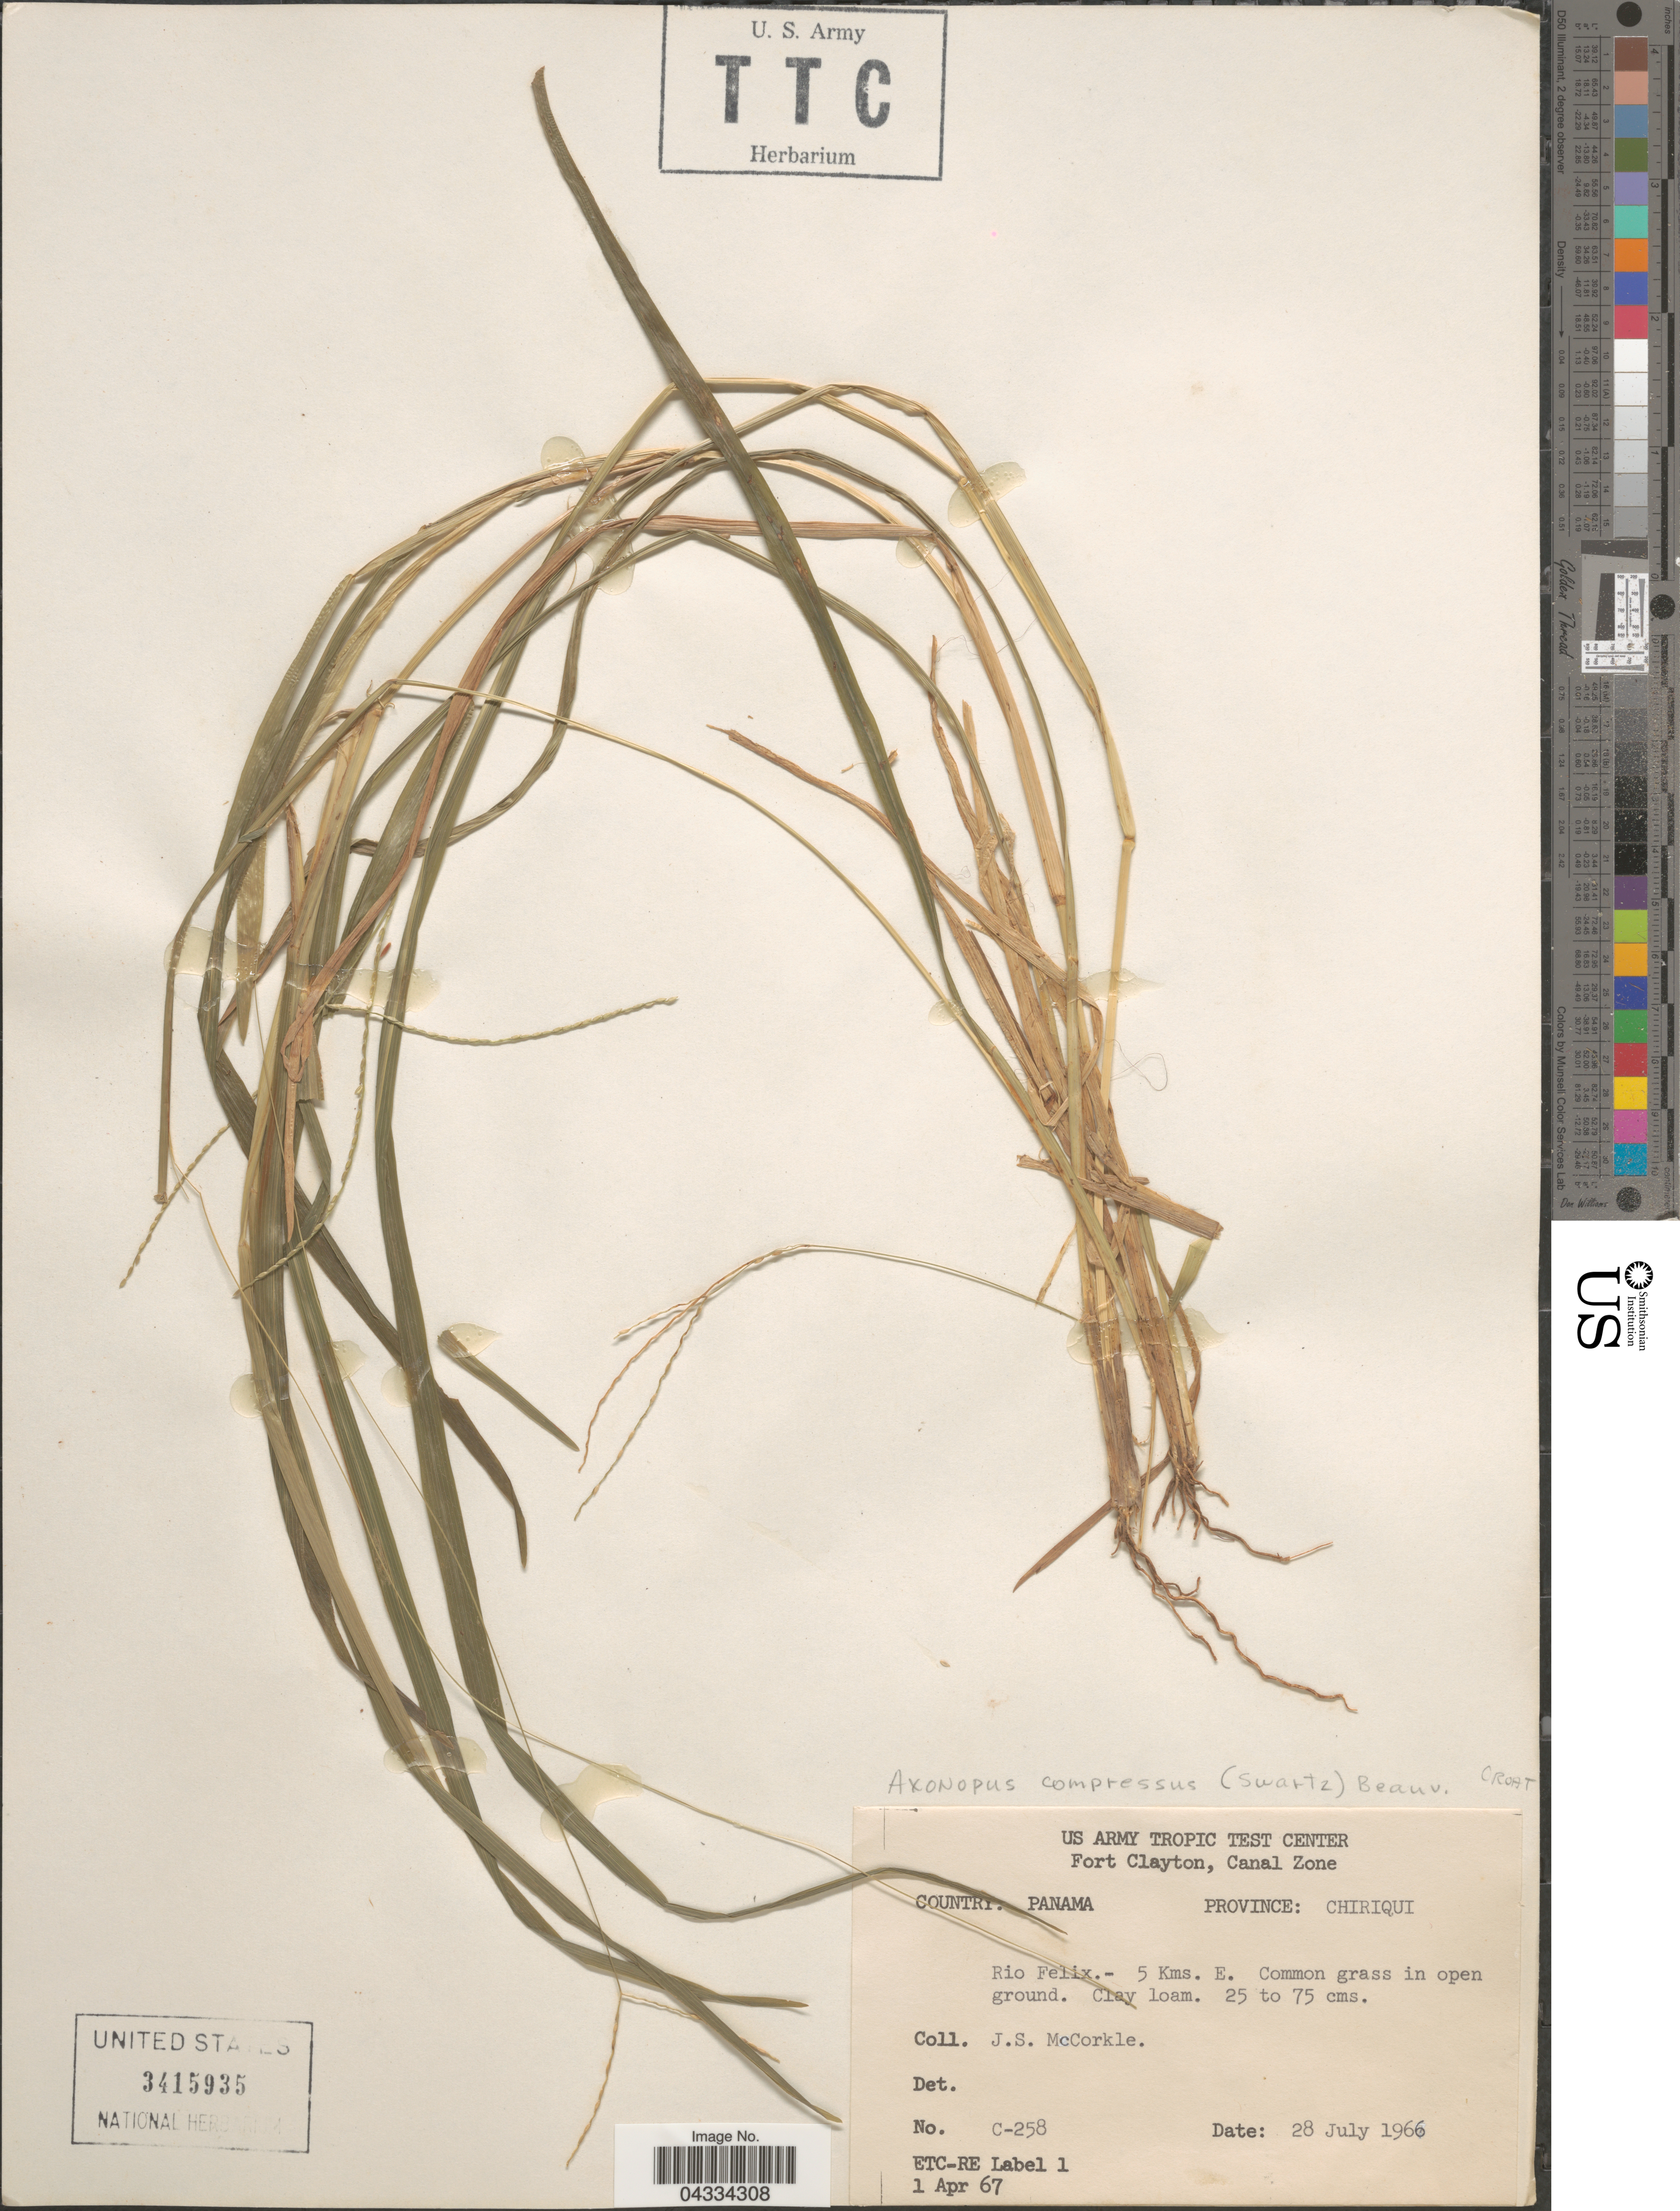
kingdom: Plantae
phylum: Tracheophyta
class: Liliopsida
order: Poales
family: Poaceae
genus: Axonopus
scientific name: Axonopus compressus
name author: (Sw.) P. Beauv.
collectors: J. McCorkle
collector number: C-258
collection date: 1966-07-28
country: Panama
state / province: Chiriqui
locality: Rio Felix.- 5 Kms. E.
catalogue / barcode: US 3415935